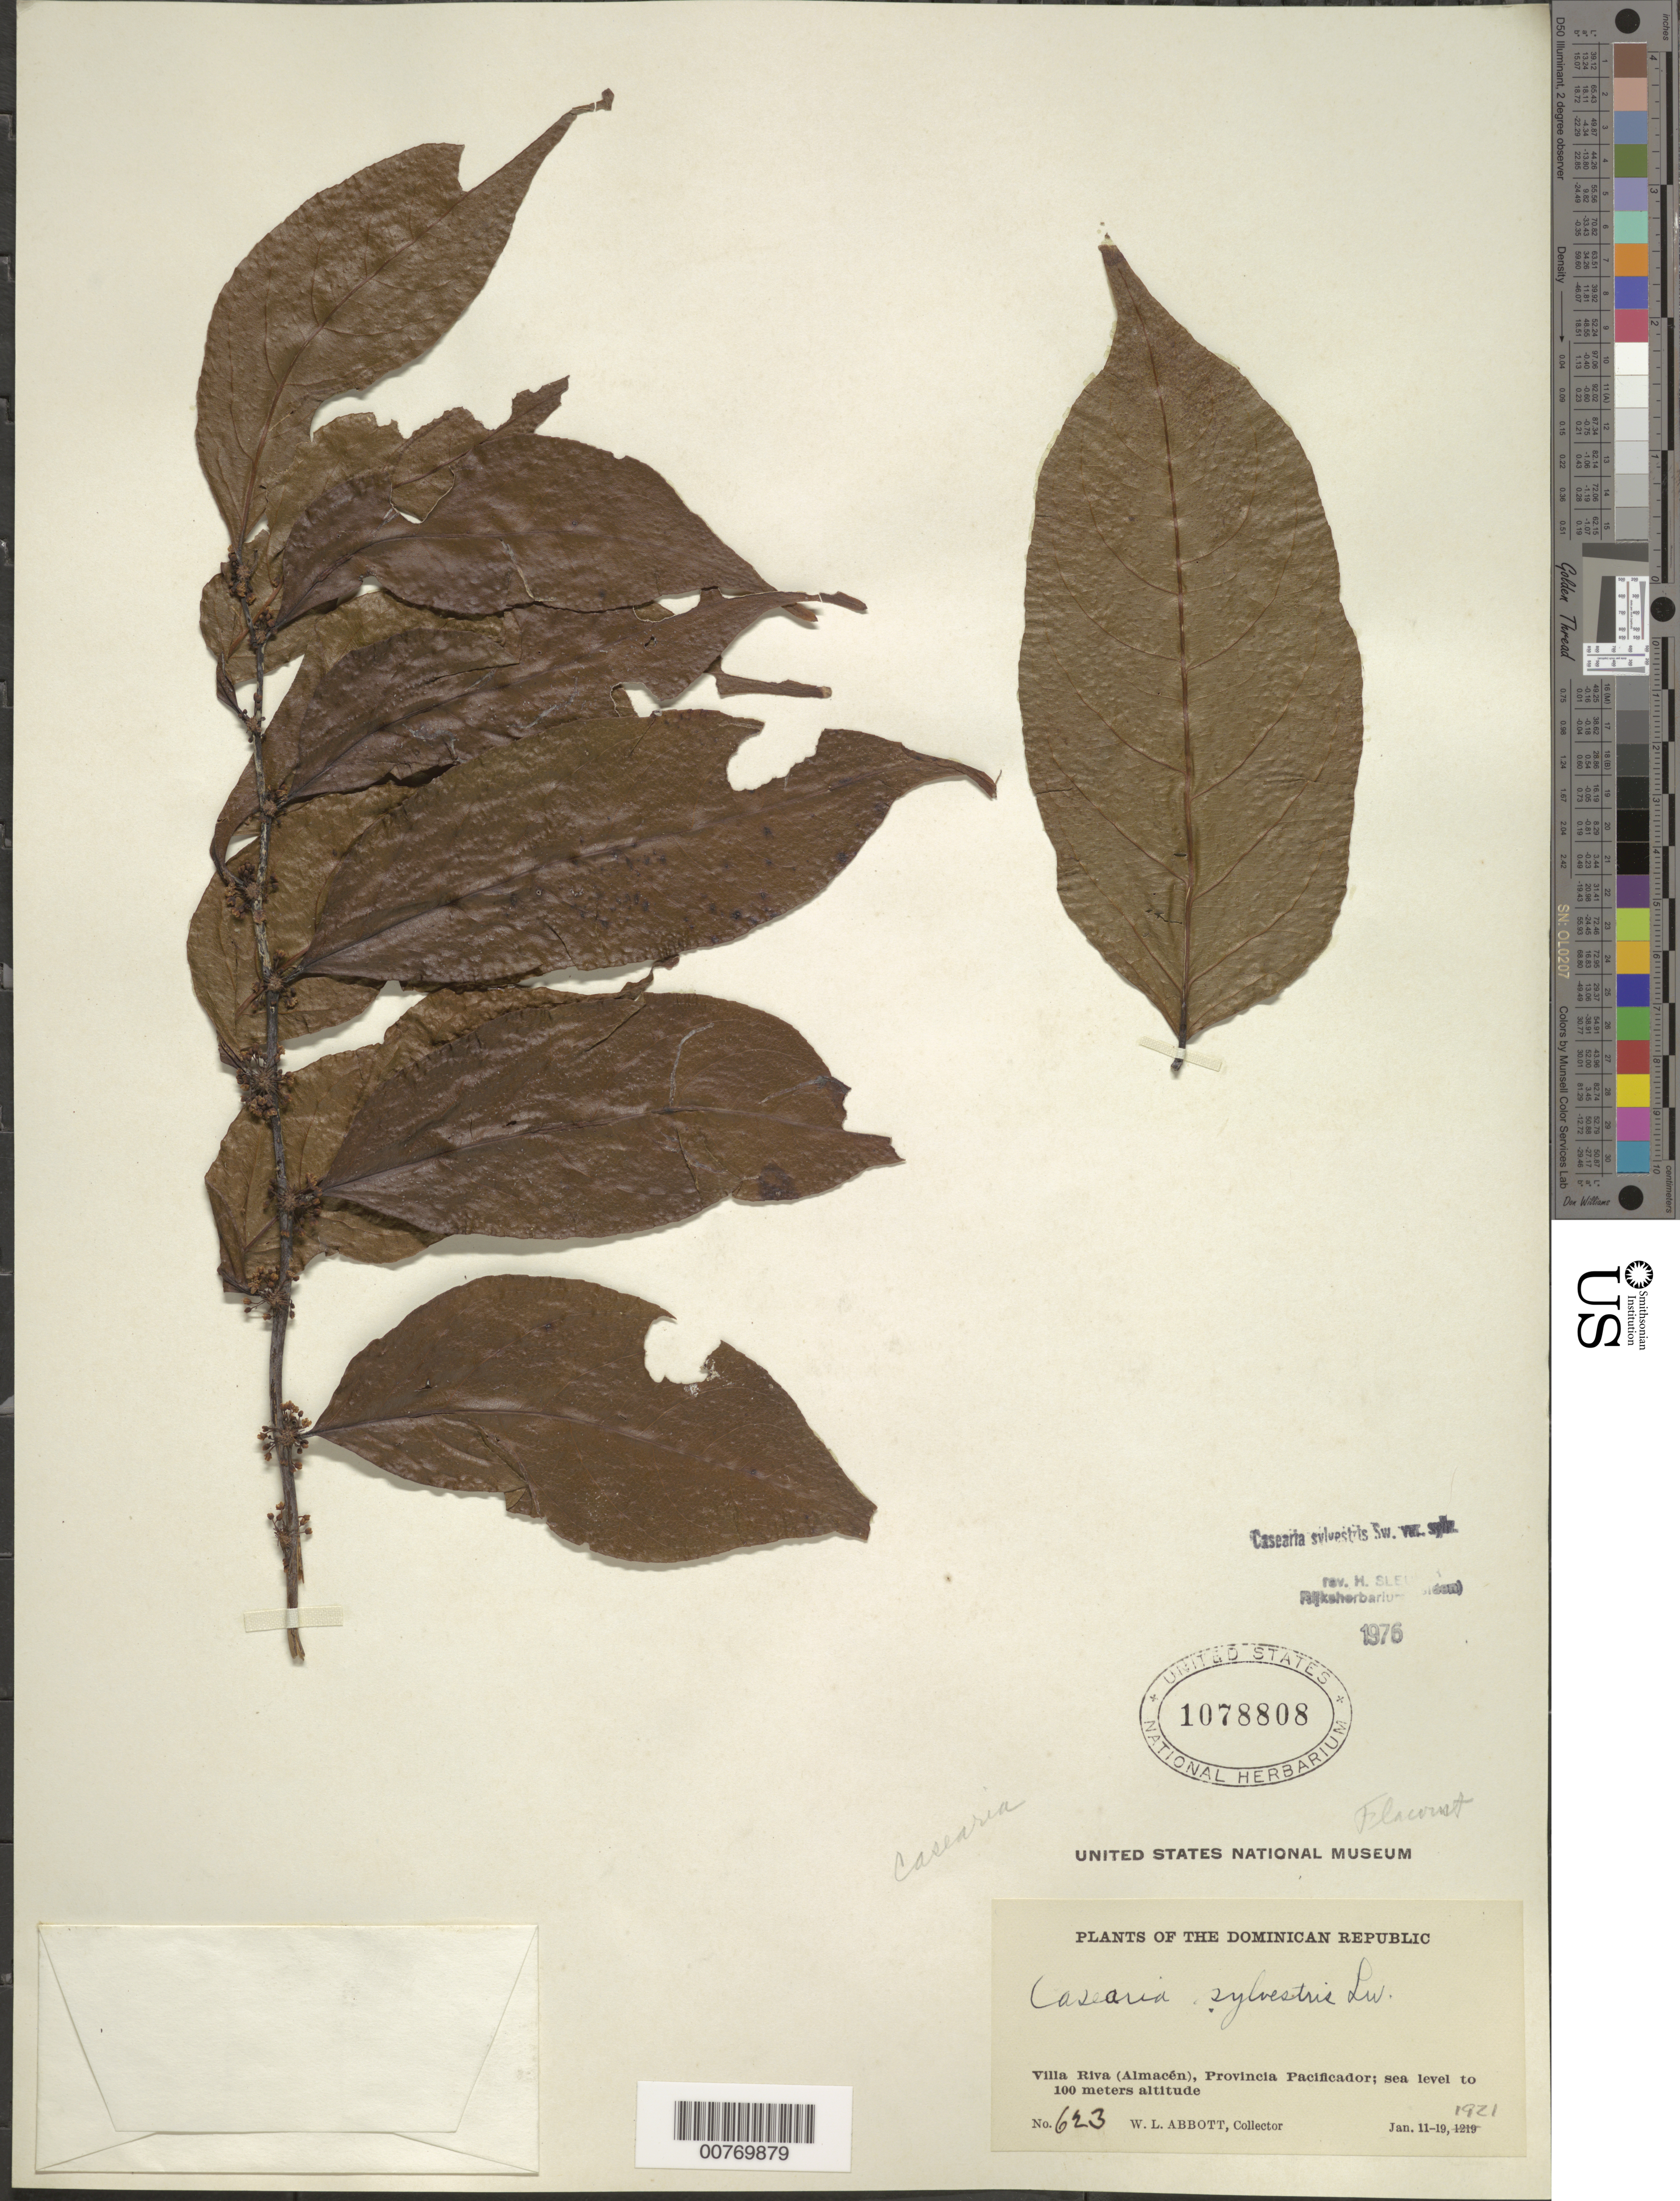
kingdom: Plantae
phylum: Tracheophyta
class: Magnoliopsida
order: Malpighiales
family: Salicaceae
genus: Casearia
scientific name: Casearia sylvestris var. sylvestris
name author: Sw.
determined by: Sleumer, H. O.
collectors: W. L. Abbott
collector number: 623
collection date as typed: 11 Jan 1910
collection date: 1910-01-11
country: Dominican Republic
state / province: Duarte (?)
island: Hispaniola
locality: Villa Riva (Almacén).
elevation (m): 0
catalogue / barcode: US 1078808